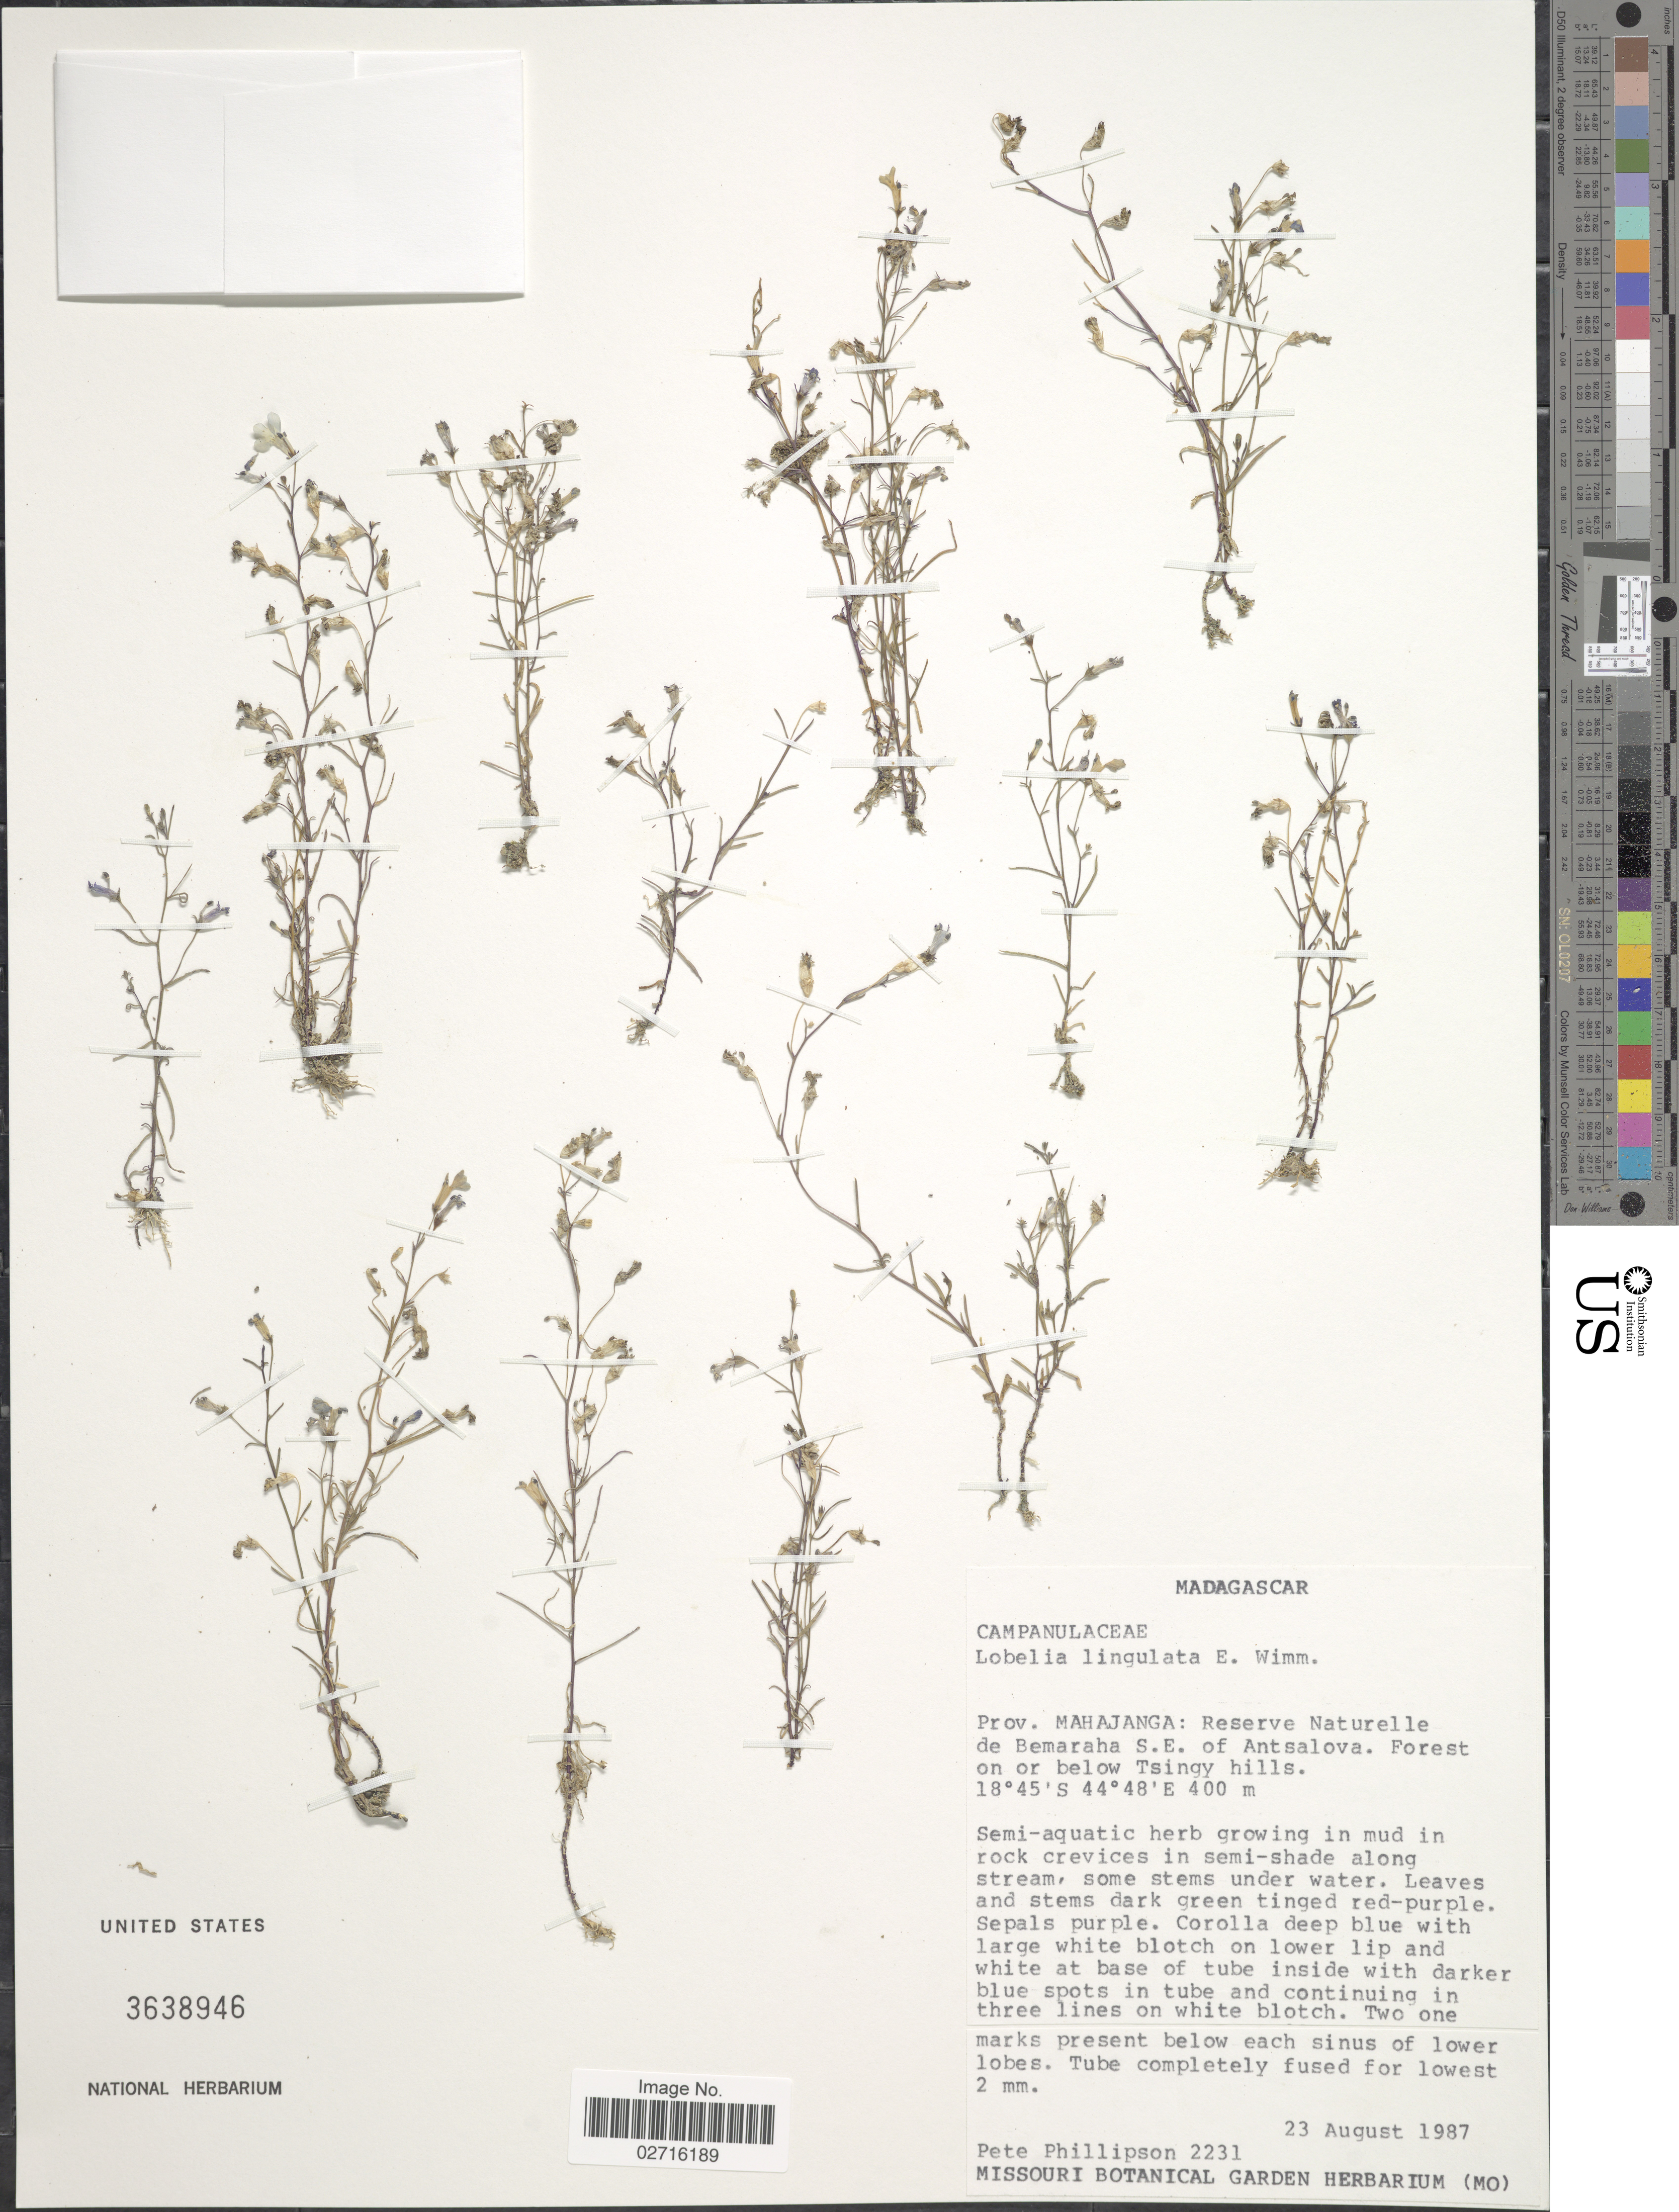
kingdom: Plantae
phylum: Tracheophyta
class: Magnoliopsida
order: Asterales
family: Campanulaceae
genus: Lobelia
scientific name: Lobelia lingulata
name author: E. Wimm.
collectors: P. B. Phillipson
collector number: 2231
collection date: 1987-08-23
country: Madagascar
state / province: Melaky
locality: Reserve Naturelle de Bemaraha S.E. of Antsalova. Forest on or below Tsingy hills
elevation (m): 400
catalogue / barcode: US 3638946